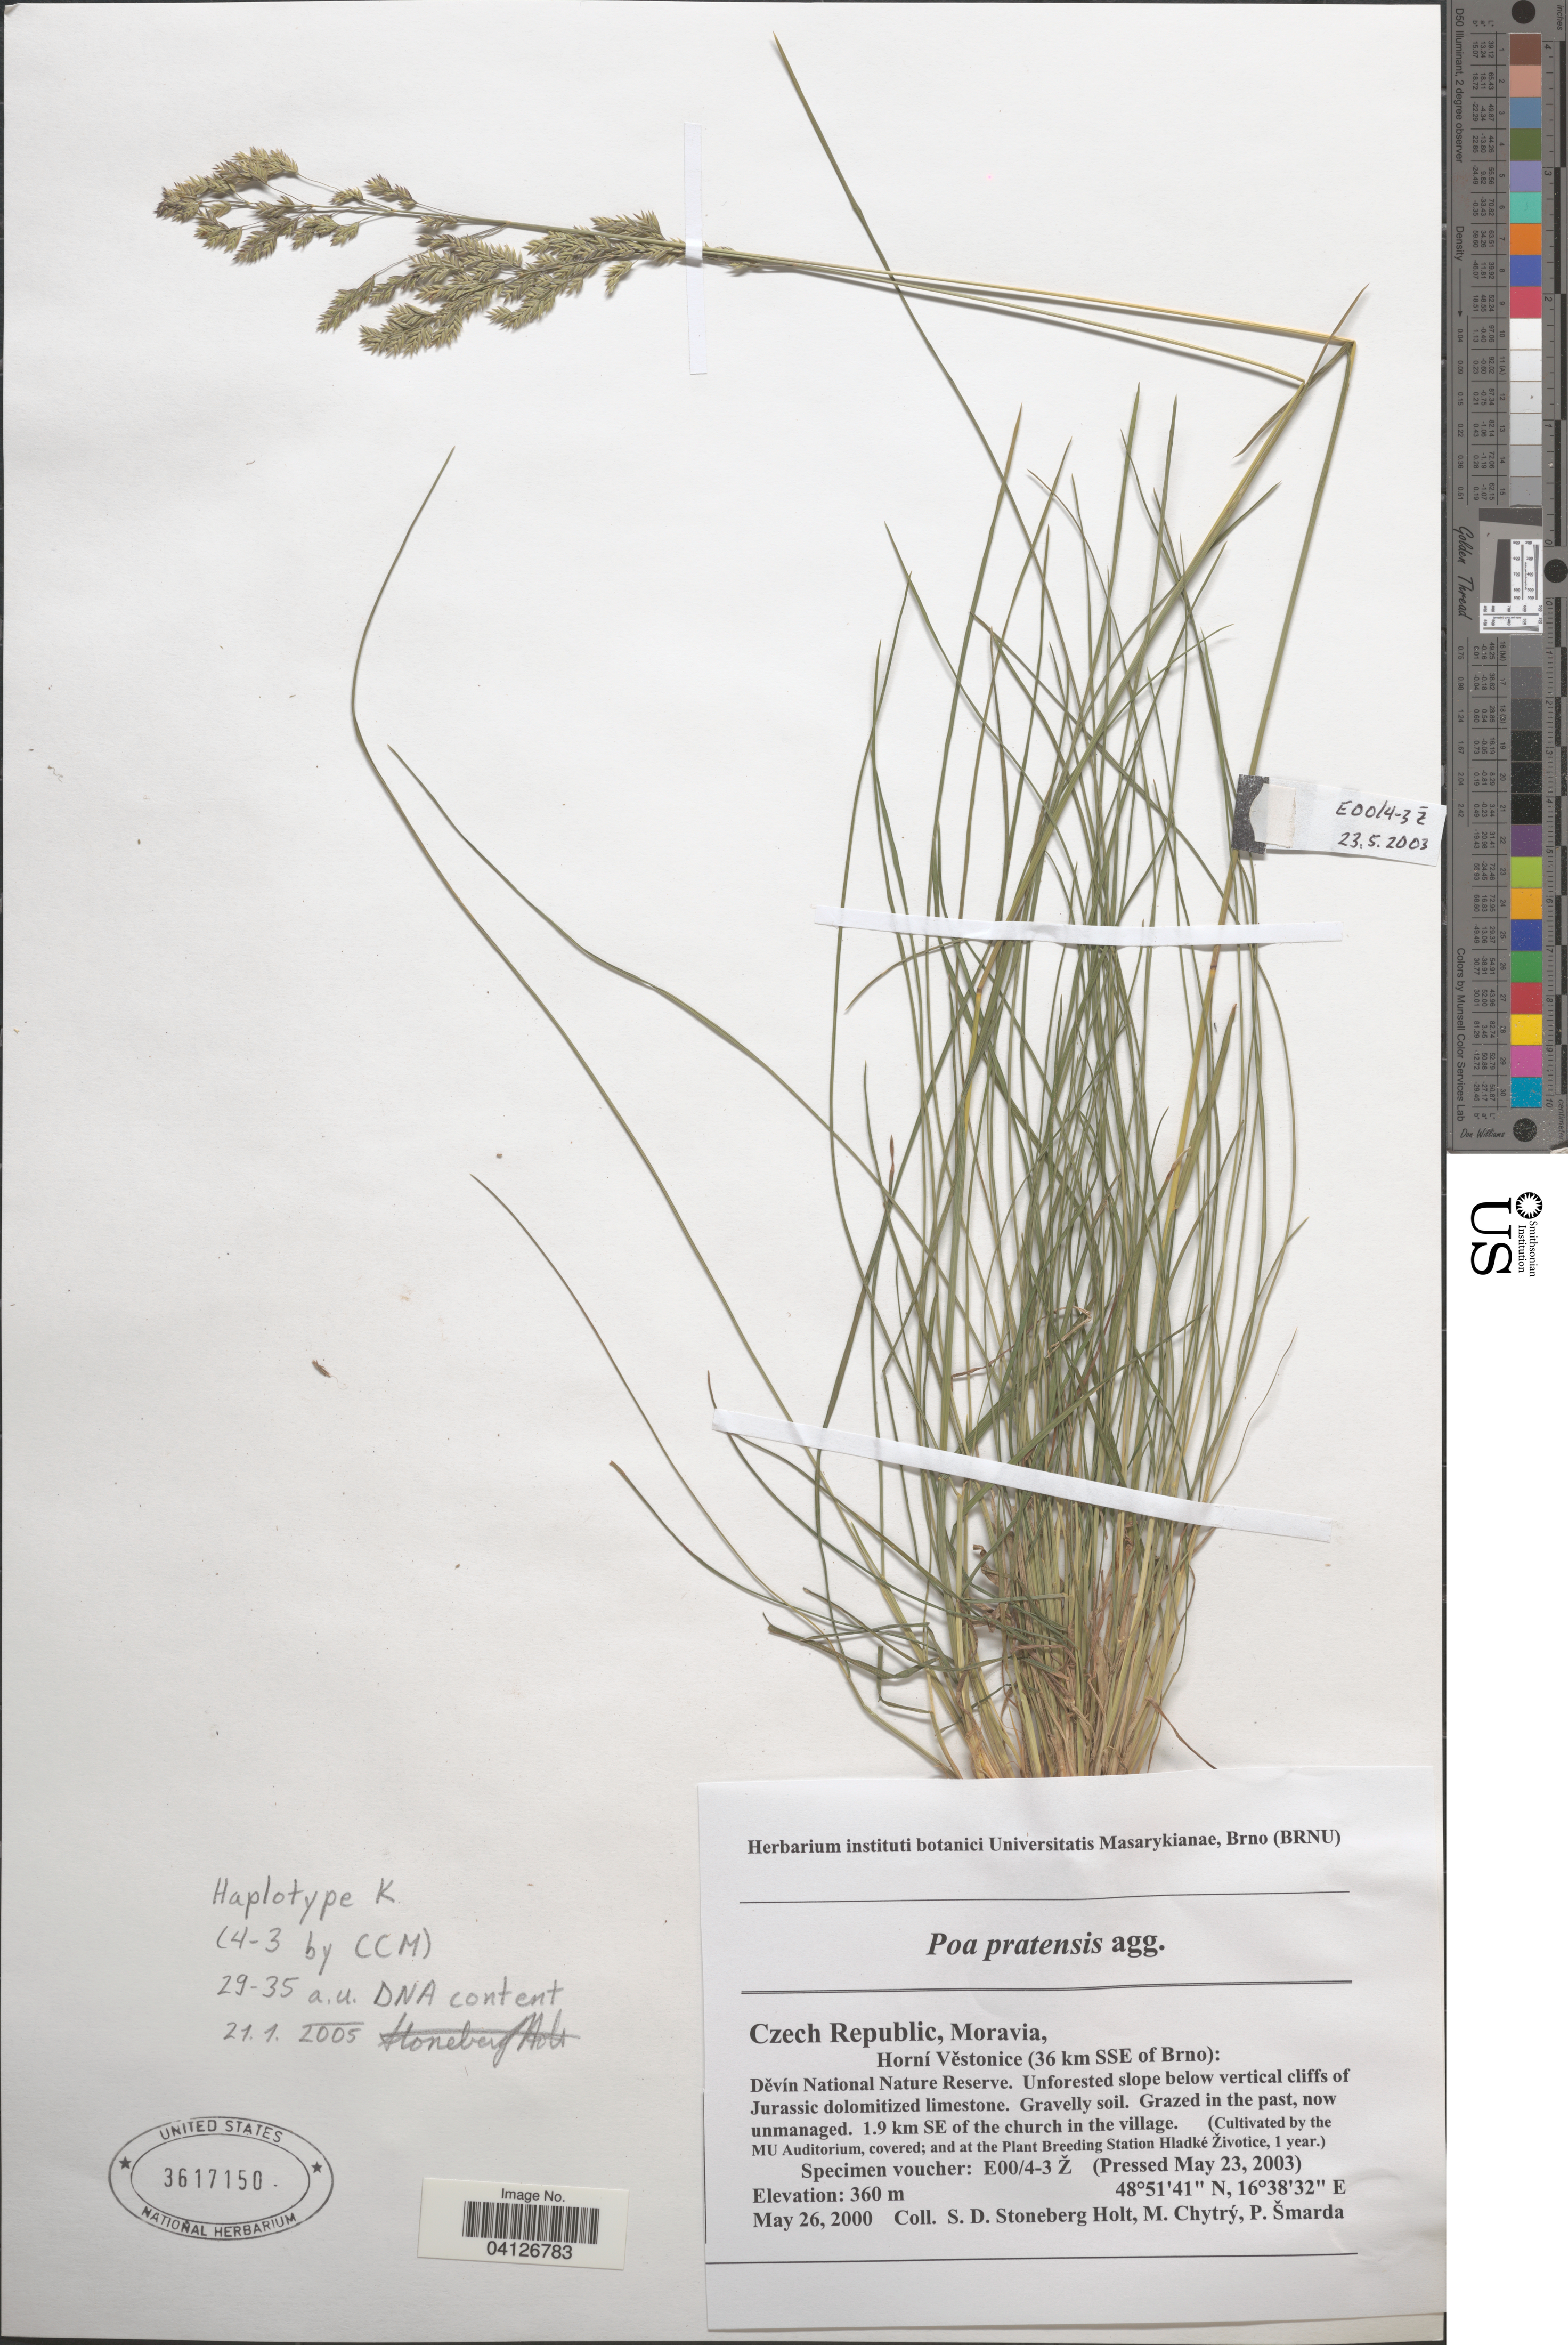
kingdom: Plantae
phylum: Tracheophyta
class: Liliopsida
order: Poales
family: Poaceae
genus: Poa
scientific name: Poa pratensis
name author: L.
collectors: Ex herb. instituti botanici Universitatis Masarykianae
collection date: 2003-05-23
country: Czechia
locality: (Cultivated by the MU Auditorium, covered; and at the Plant Breeding Station Hladké Životice, 1 year.).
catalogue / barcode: US 3617150